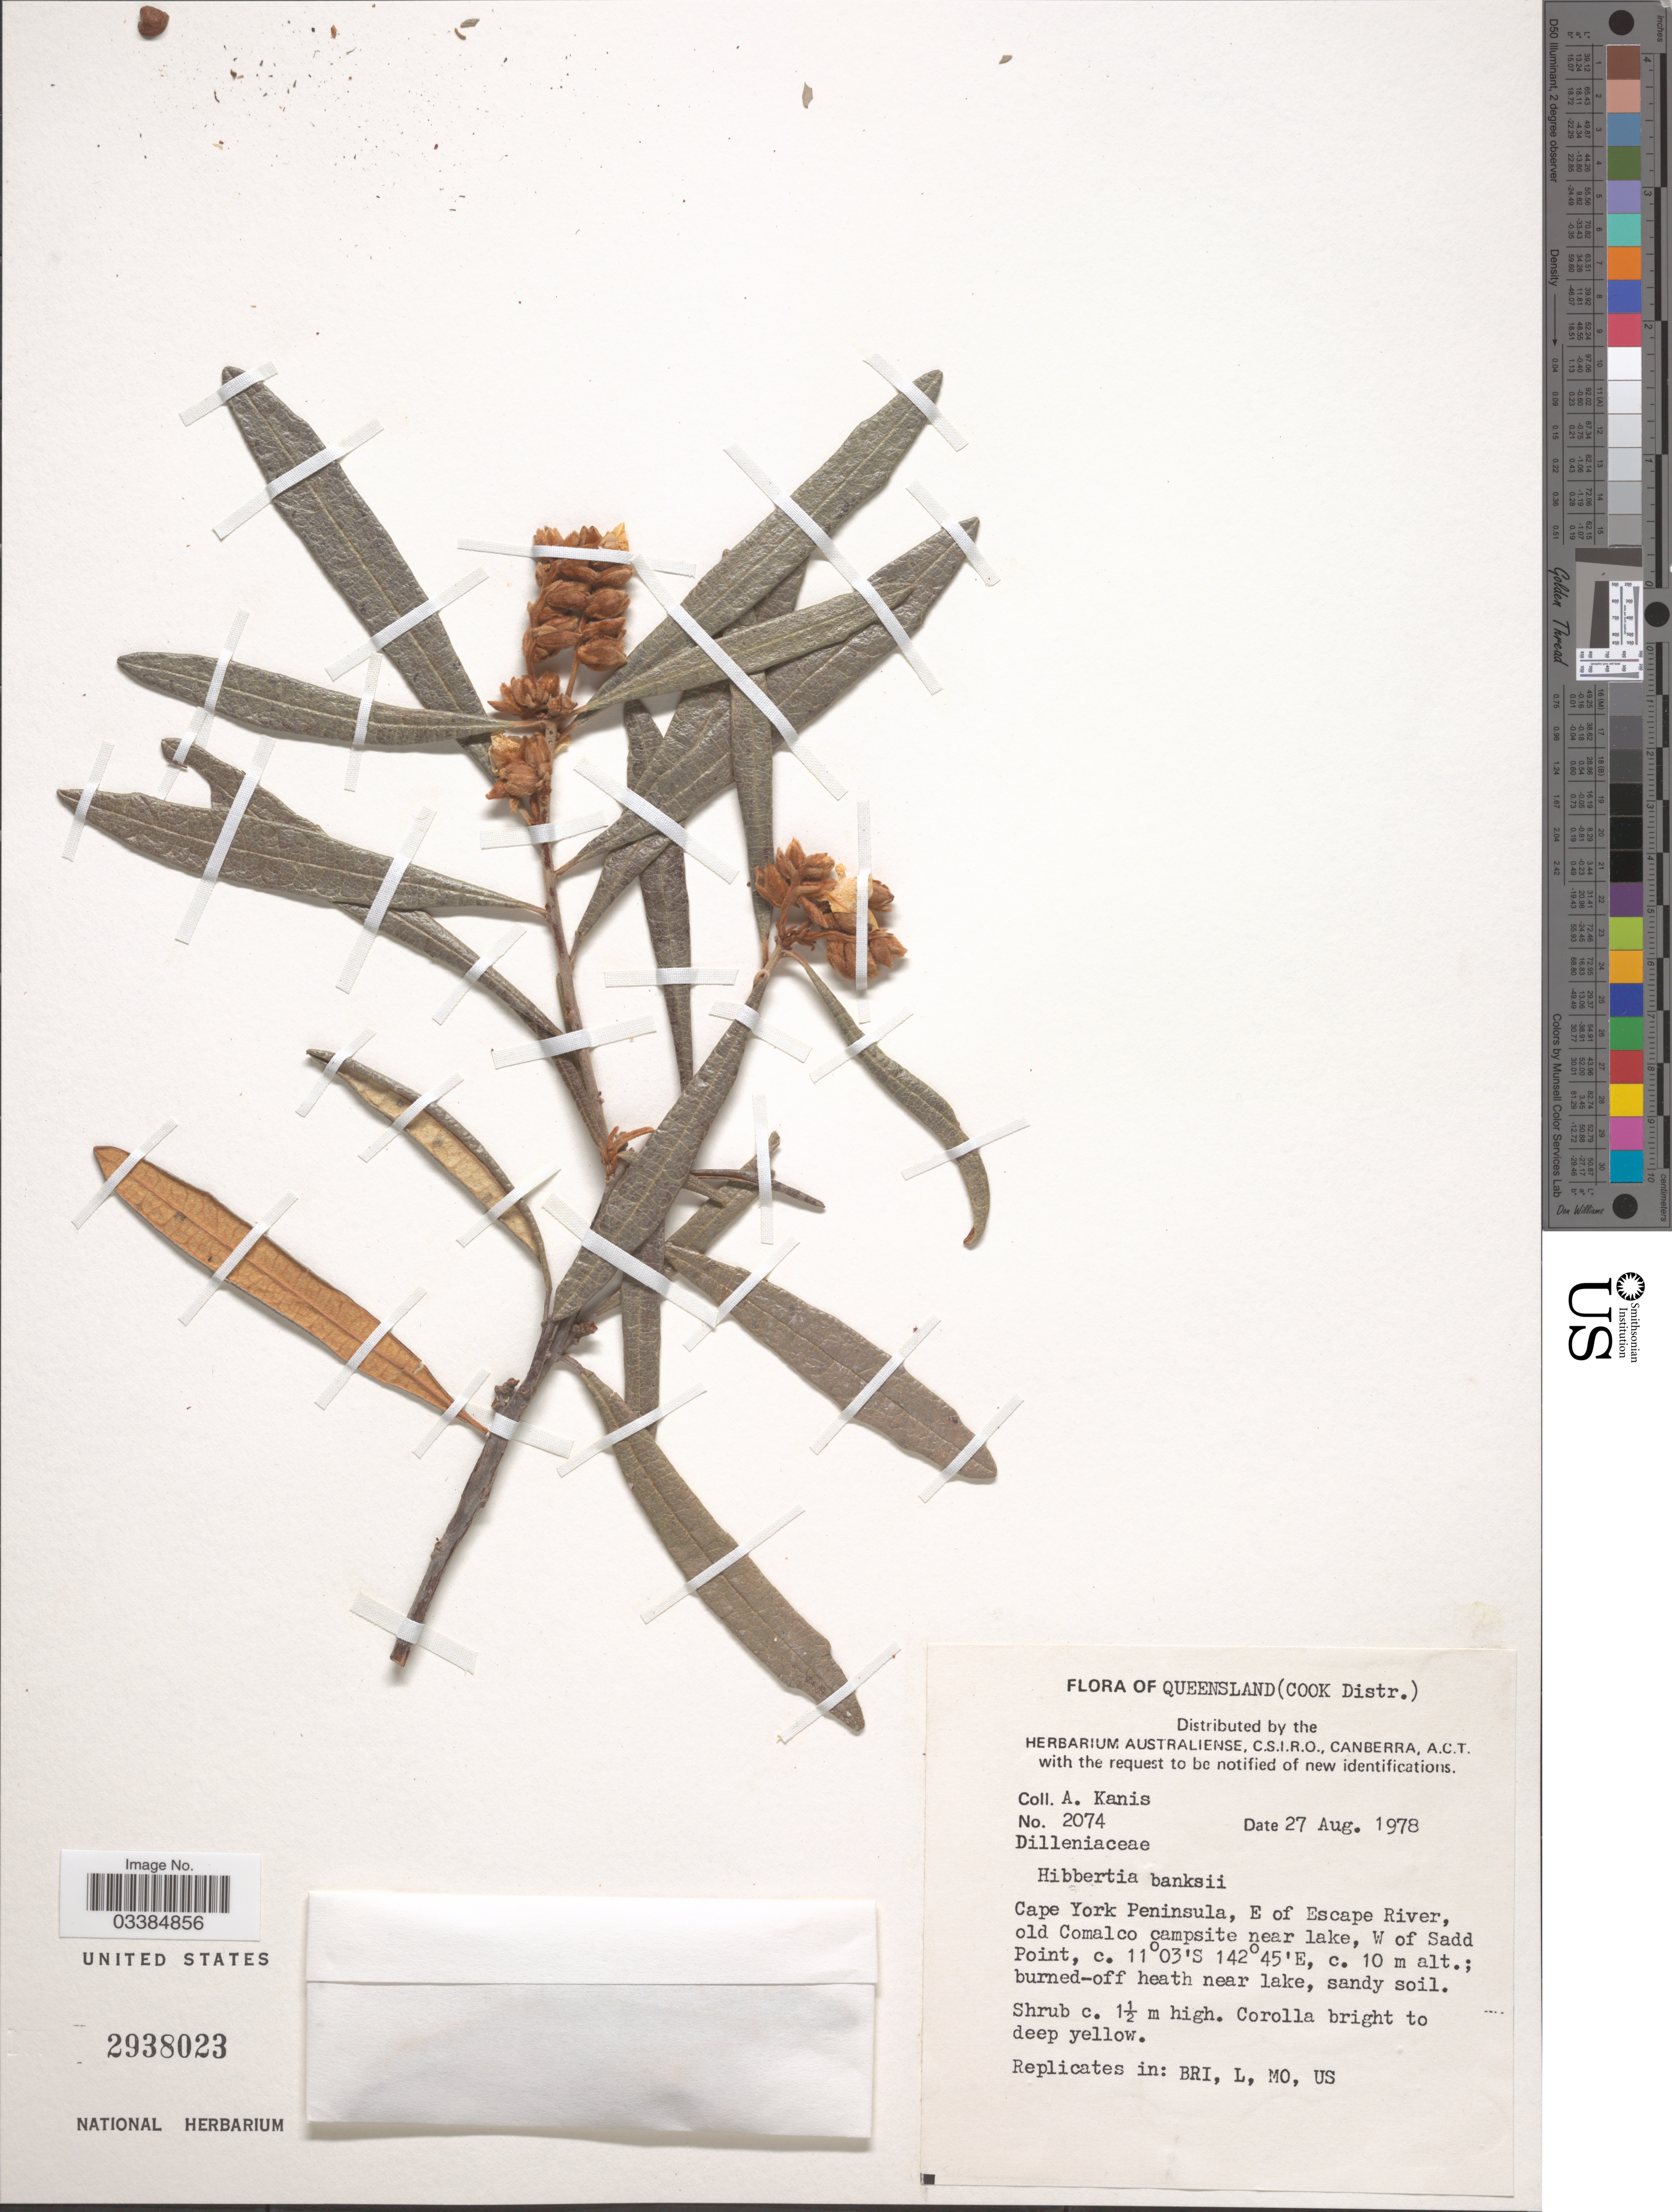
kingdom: Plantae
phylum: Tracheophyta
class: Magnoliopsida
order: Dilleniales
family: Dilleniaceae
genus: Hibbertia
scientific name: Hibbertia banksii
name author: Benth.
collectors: A. Kanis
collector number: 2074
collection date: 1978-08-27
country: Australia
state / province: Queensland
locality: (Cook Distr.), Cape York Peninsula, E of Escape River, old Comalco campsite near lake, W of Sadd Point.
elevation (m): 10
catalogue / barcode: US 2938023